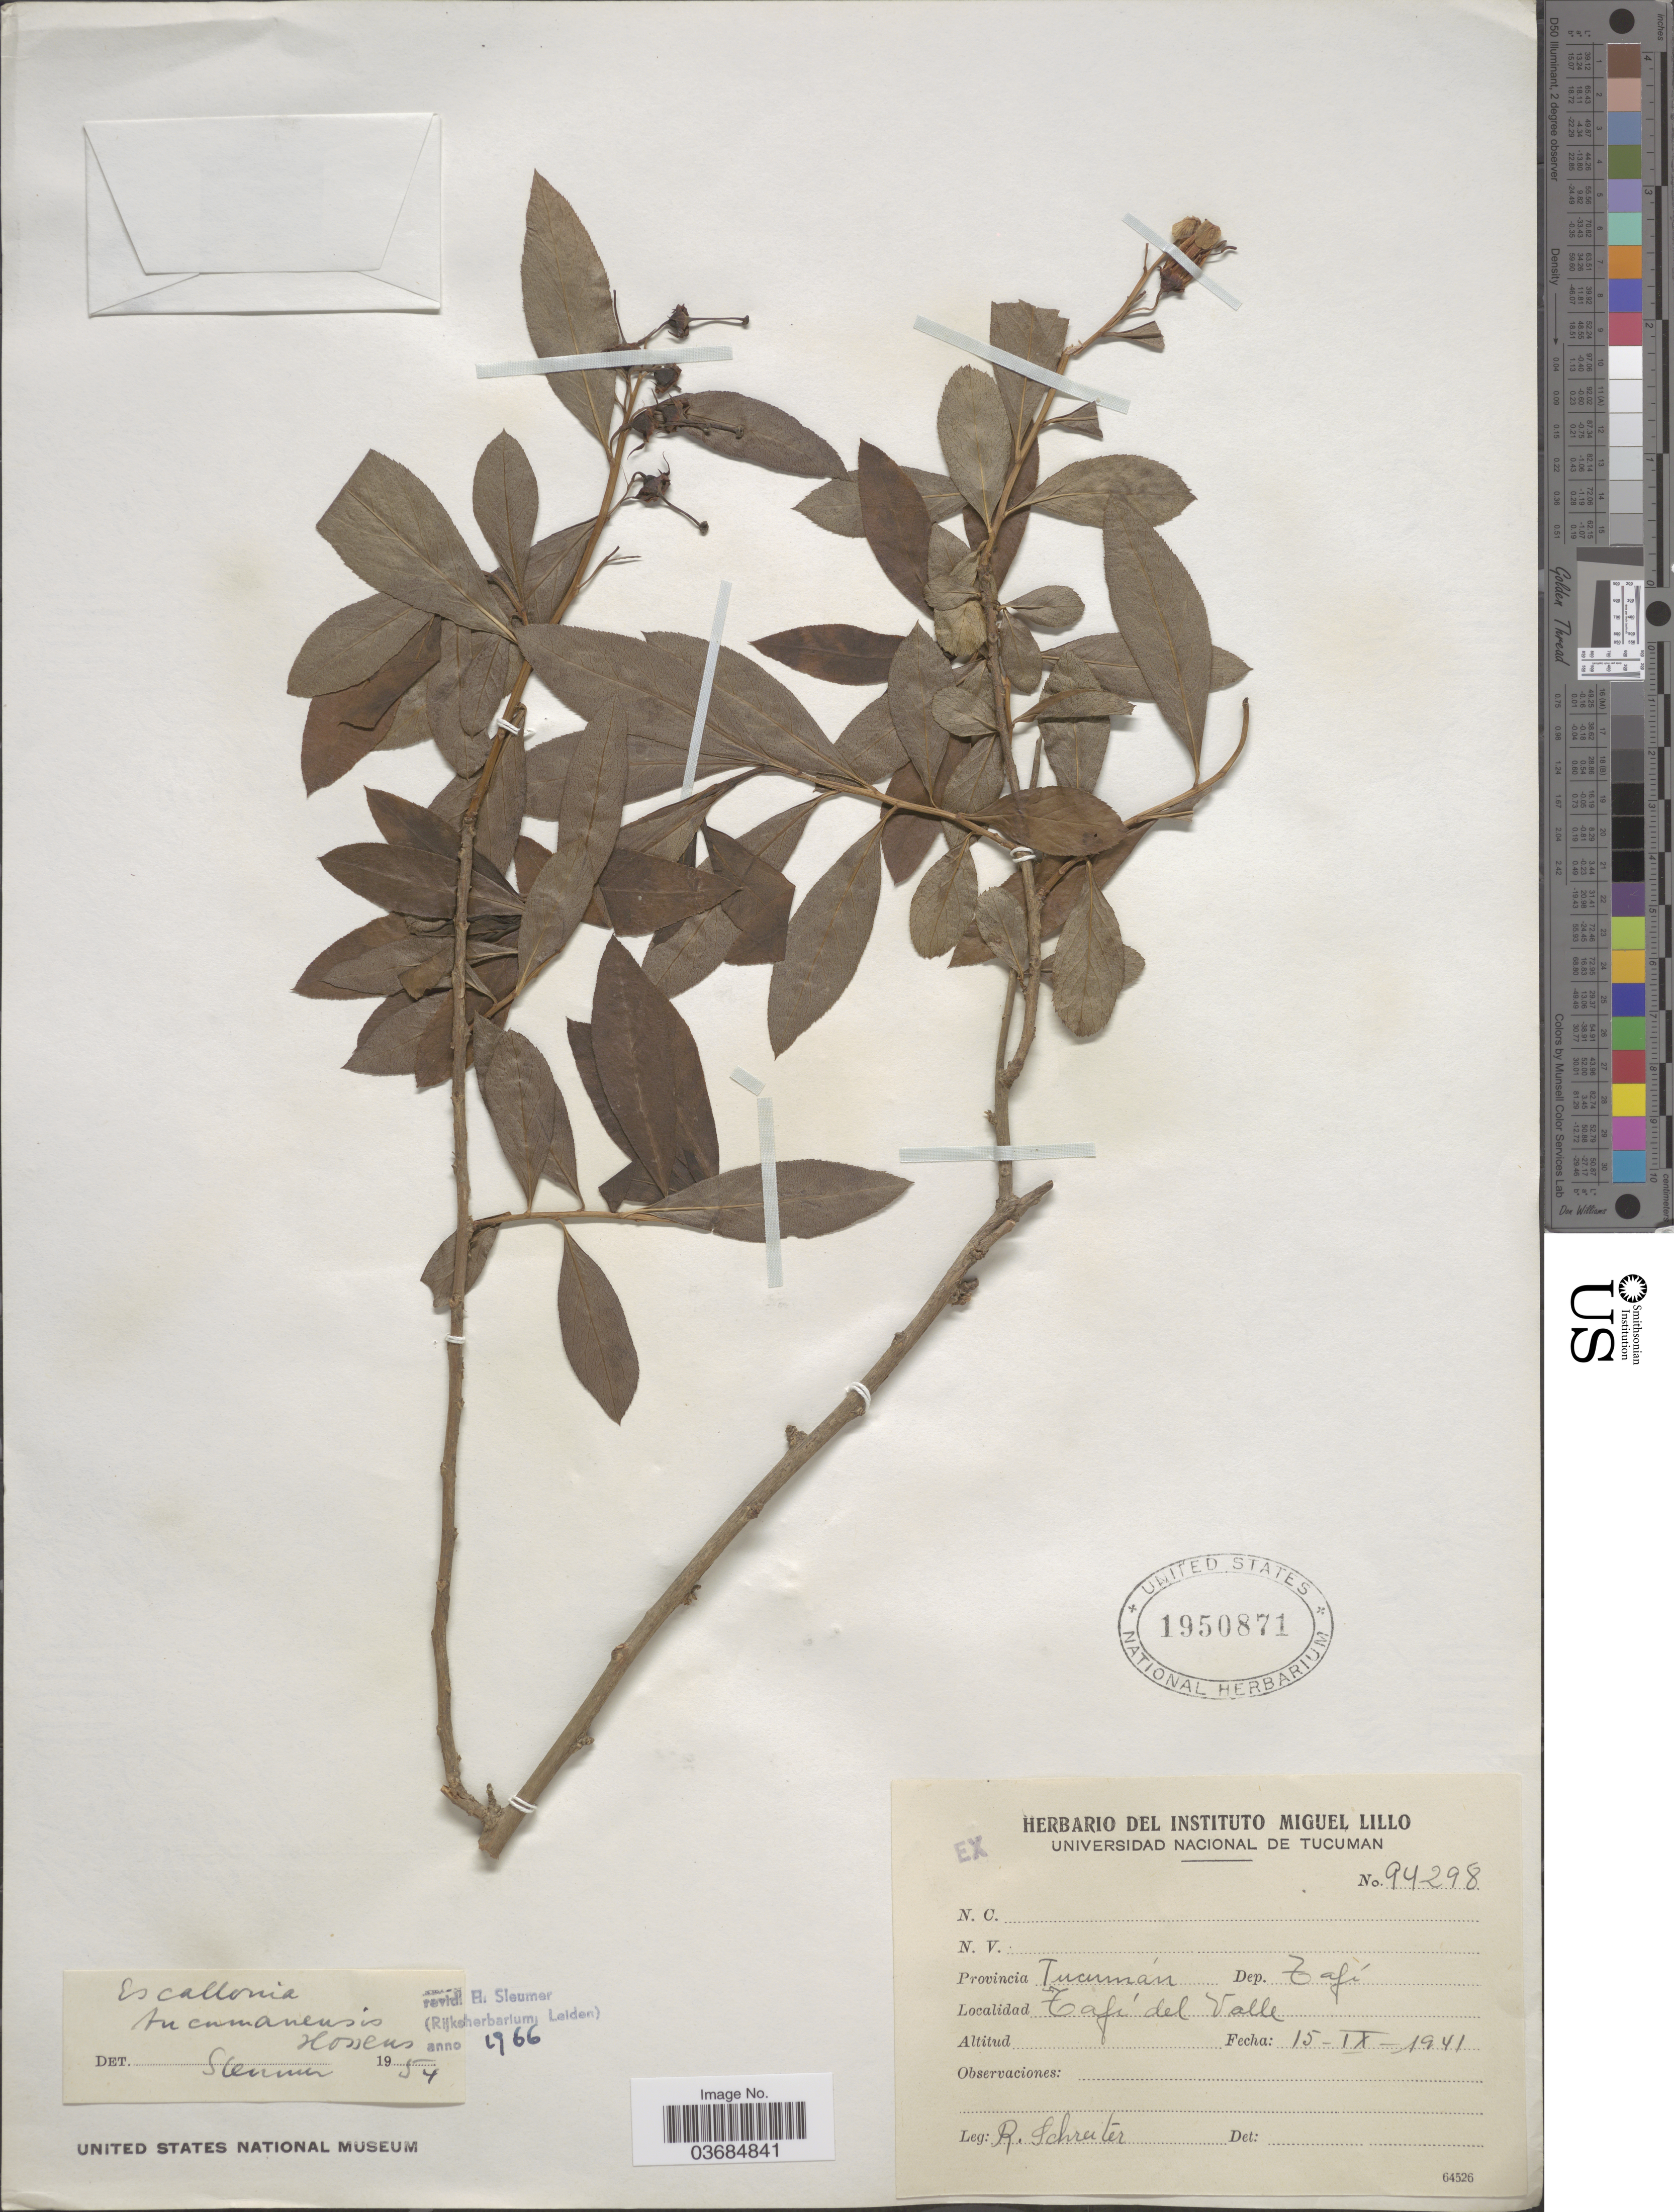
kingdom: Plantae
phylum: Tracheophyta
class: Magnoliopsida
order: Escalloniales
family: Escalloniaceae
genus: Escallonia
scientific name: Escallonia tucumanensis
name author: Hosseus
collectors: R. Schreiter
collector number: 94298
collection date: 1941-09-15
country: Argentina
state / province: Tucuman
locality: Dep. Tafí. Tafí del Valle.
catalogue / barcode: US 1950871